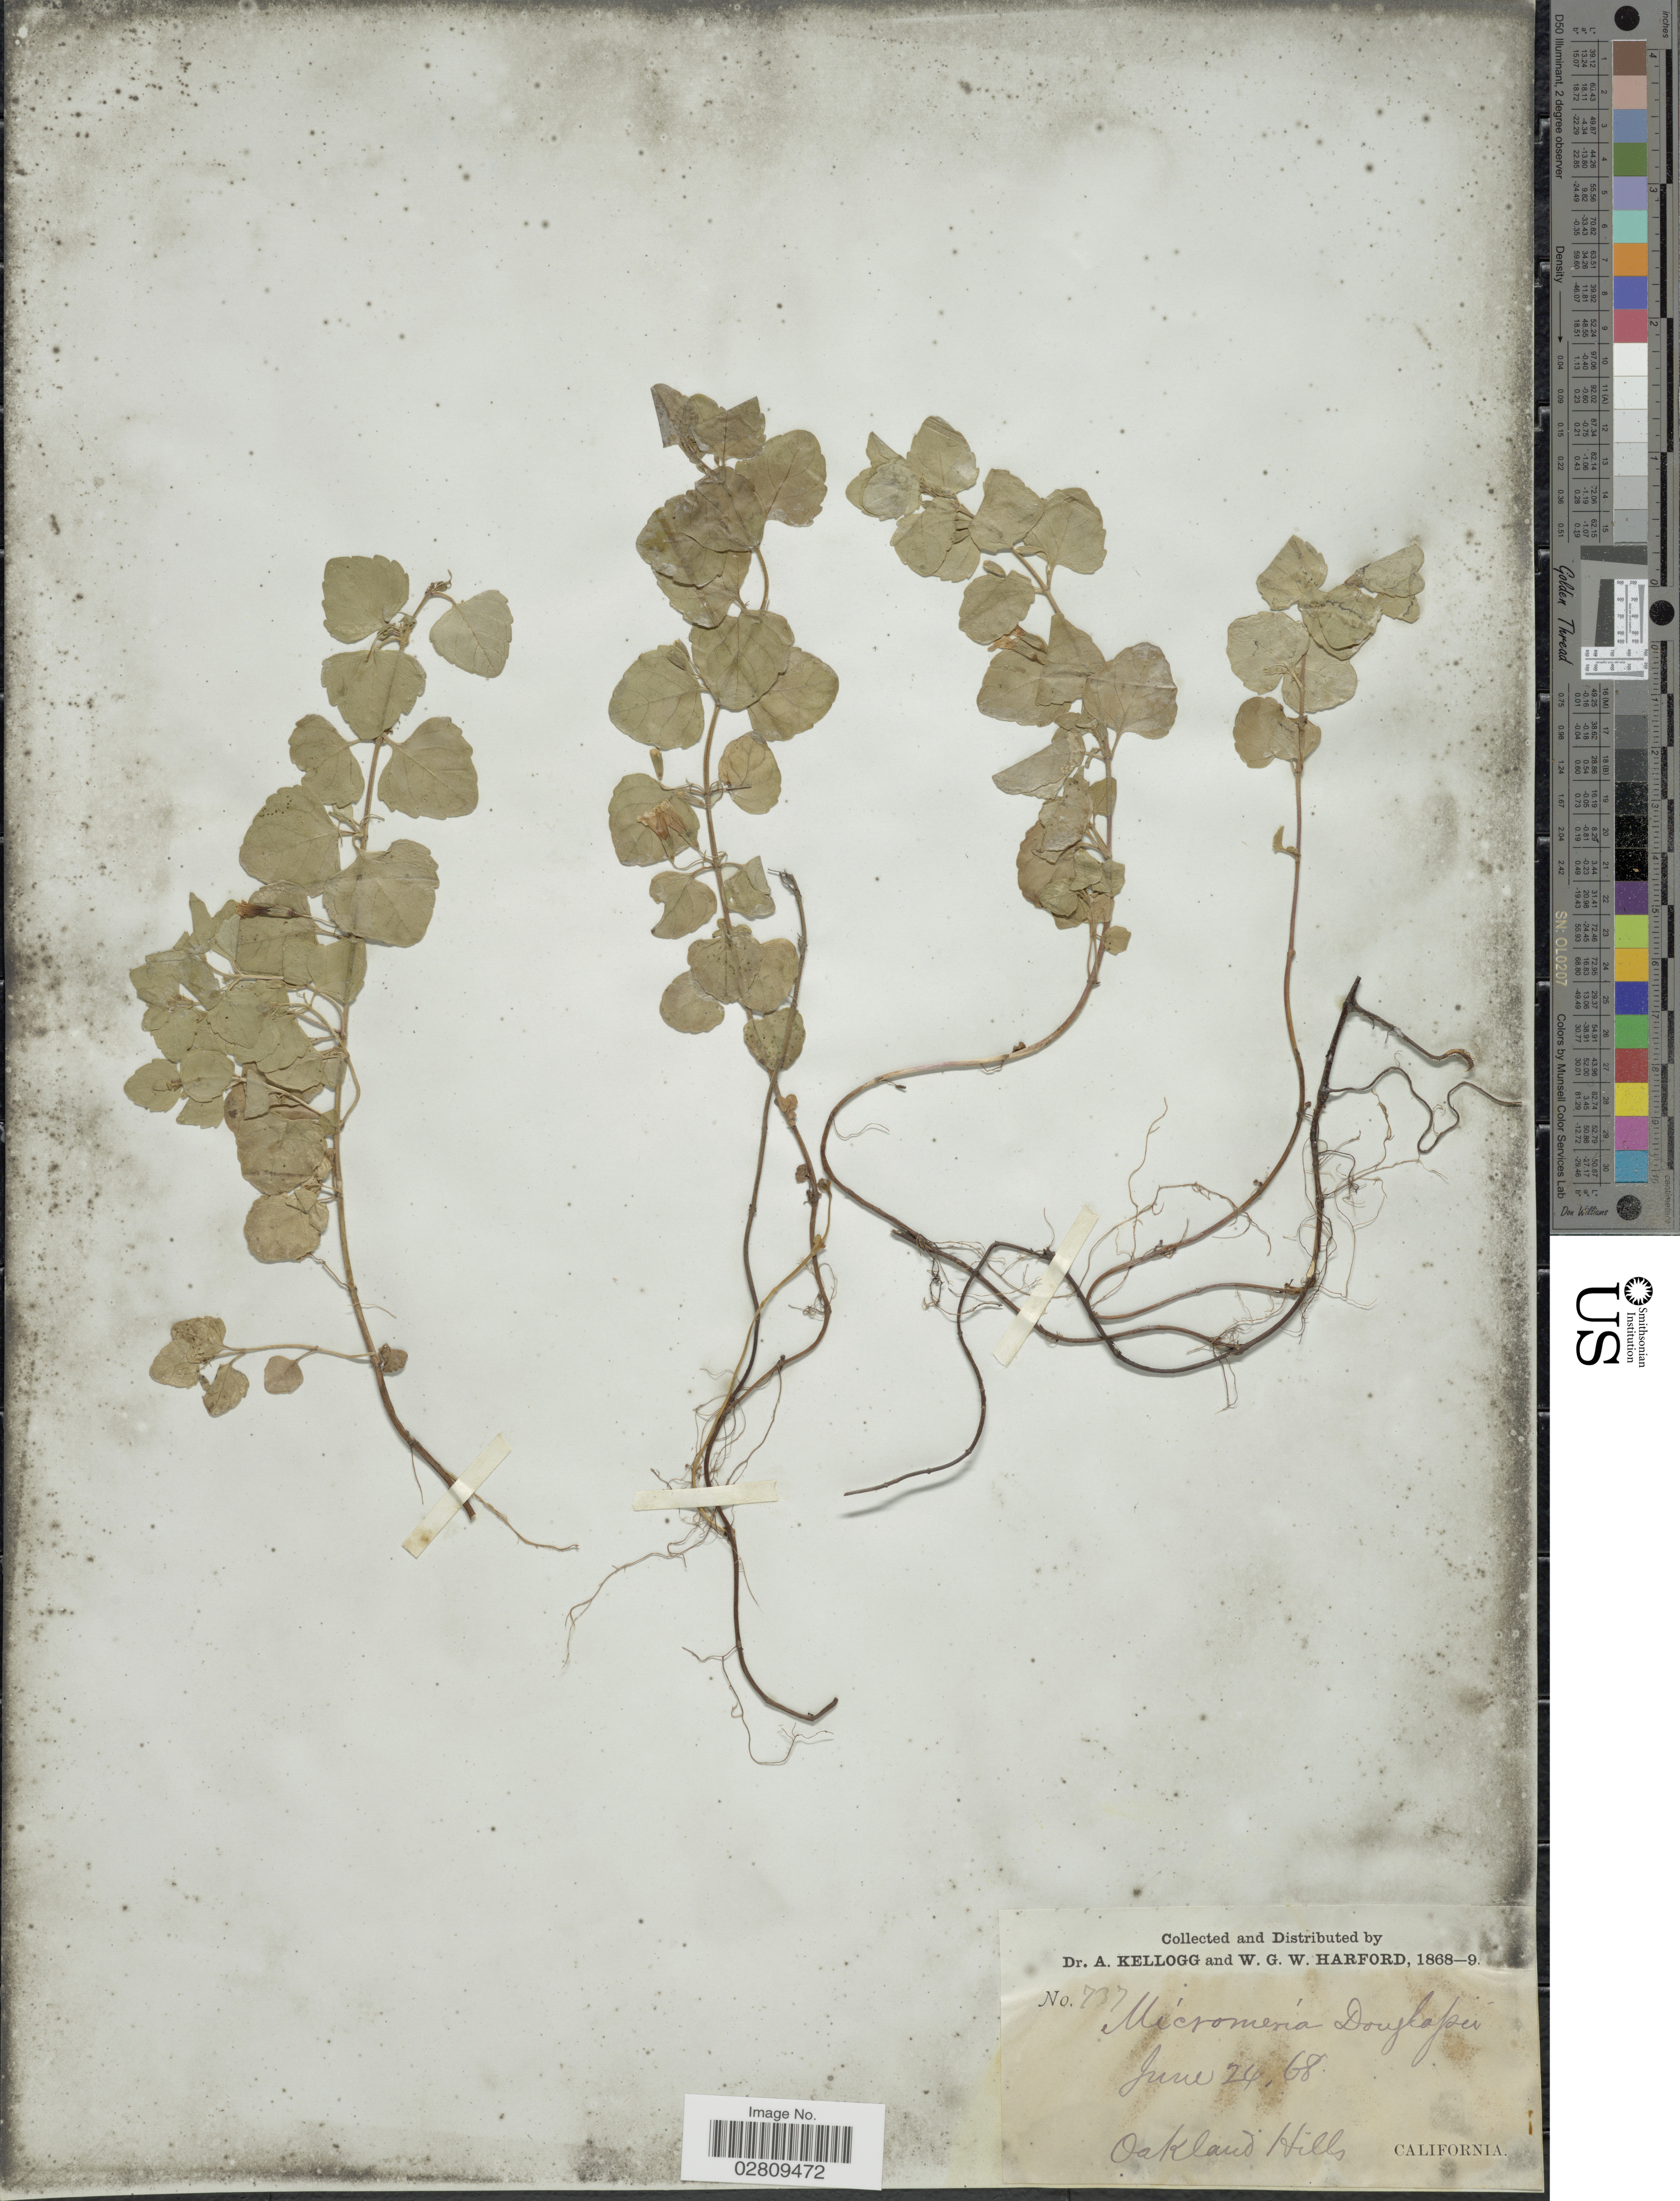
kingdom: Plantae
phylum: Tracheophyta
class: Magnoliopsida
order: Lamiales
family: Lamiaceae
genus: Micromeria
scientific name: Micromeria douglasii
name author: Benth.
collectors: A. Kellogg & W. G. W. Harford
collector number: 737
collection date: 1868-06-24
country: United States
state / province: California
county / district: Alameda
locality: Oakland Hills.